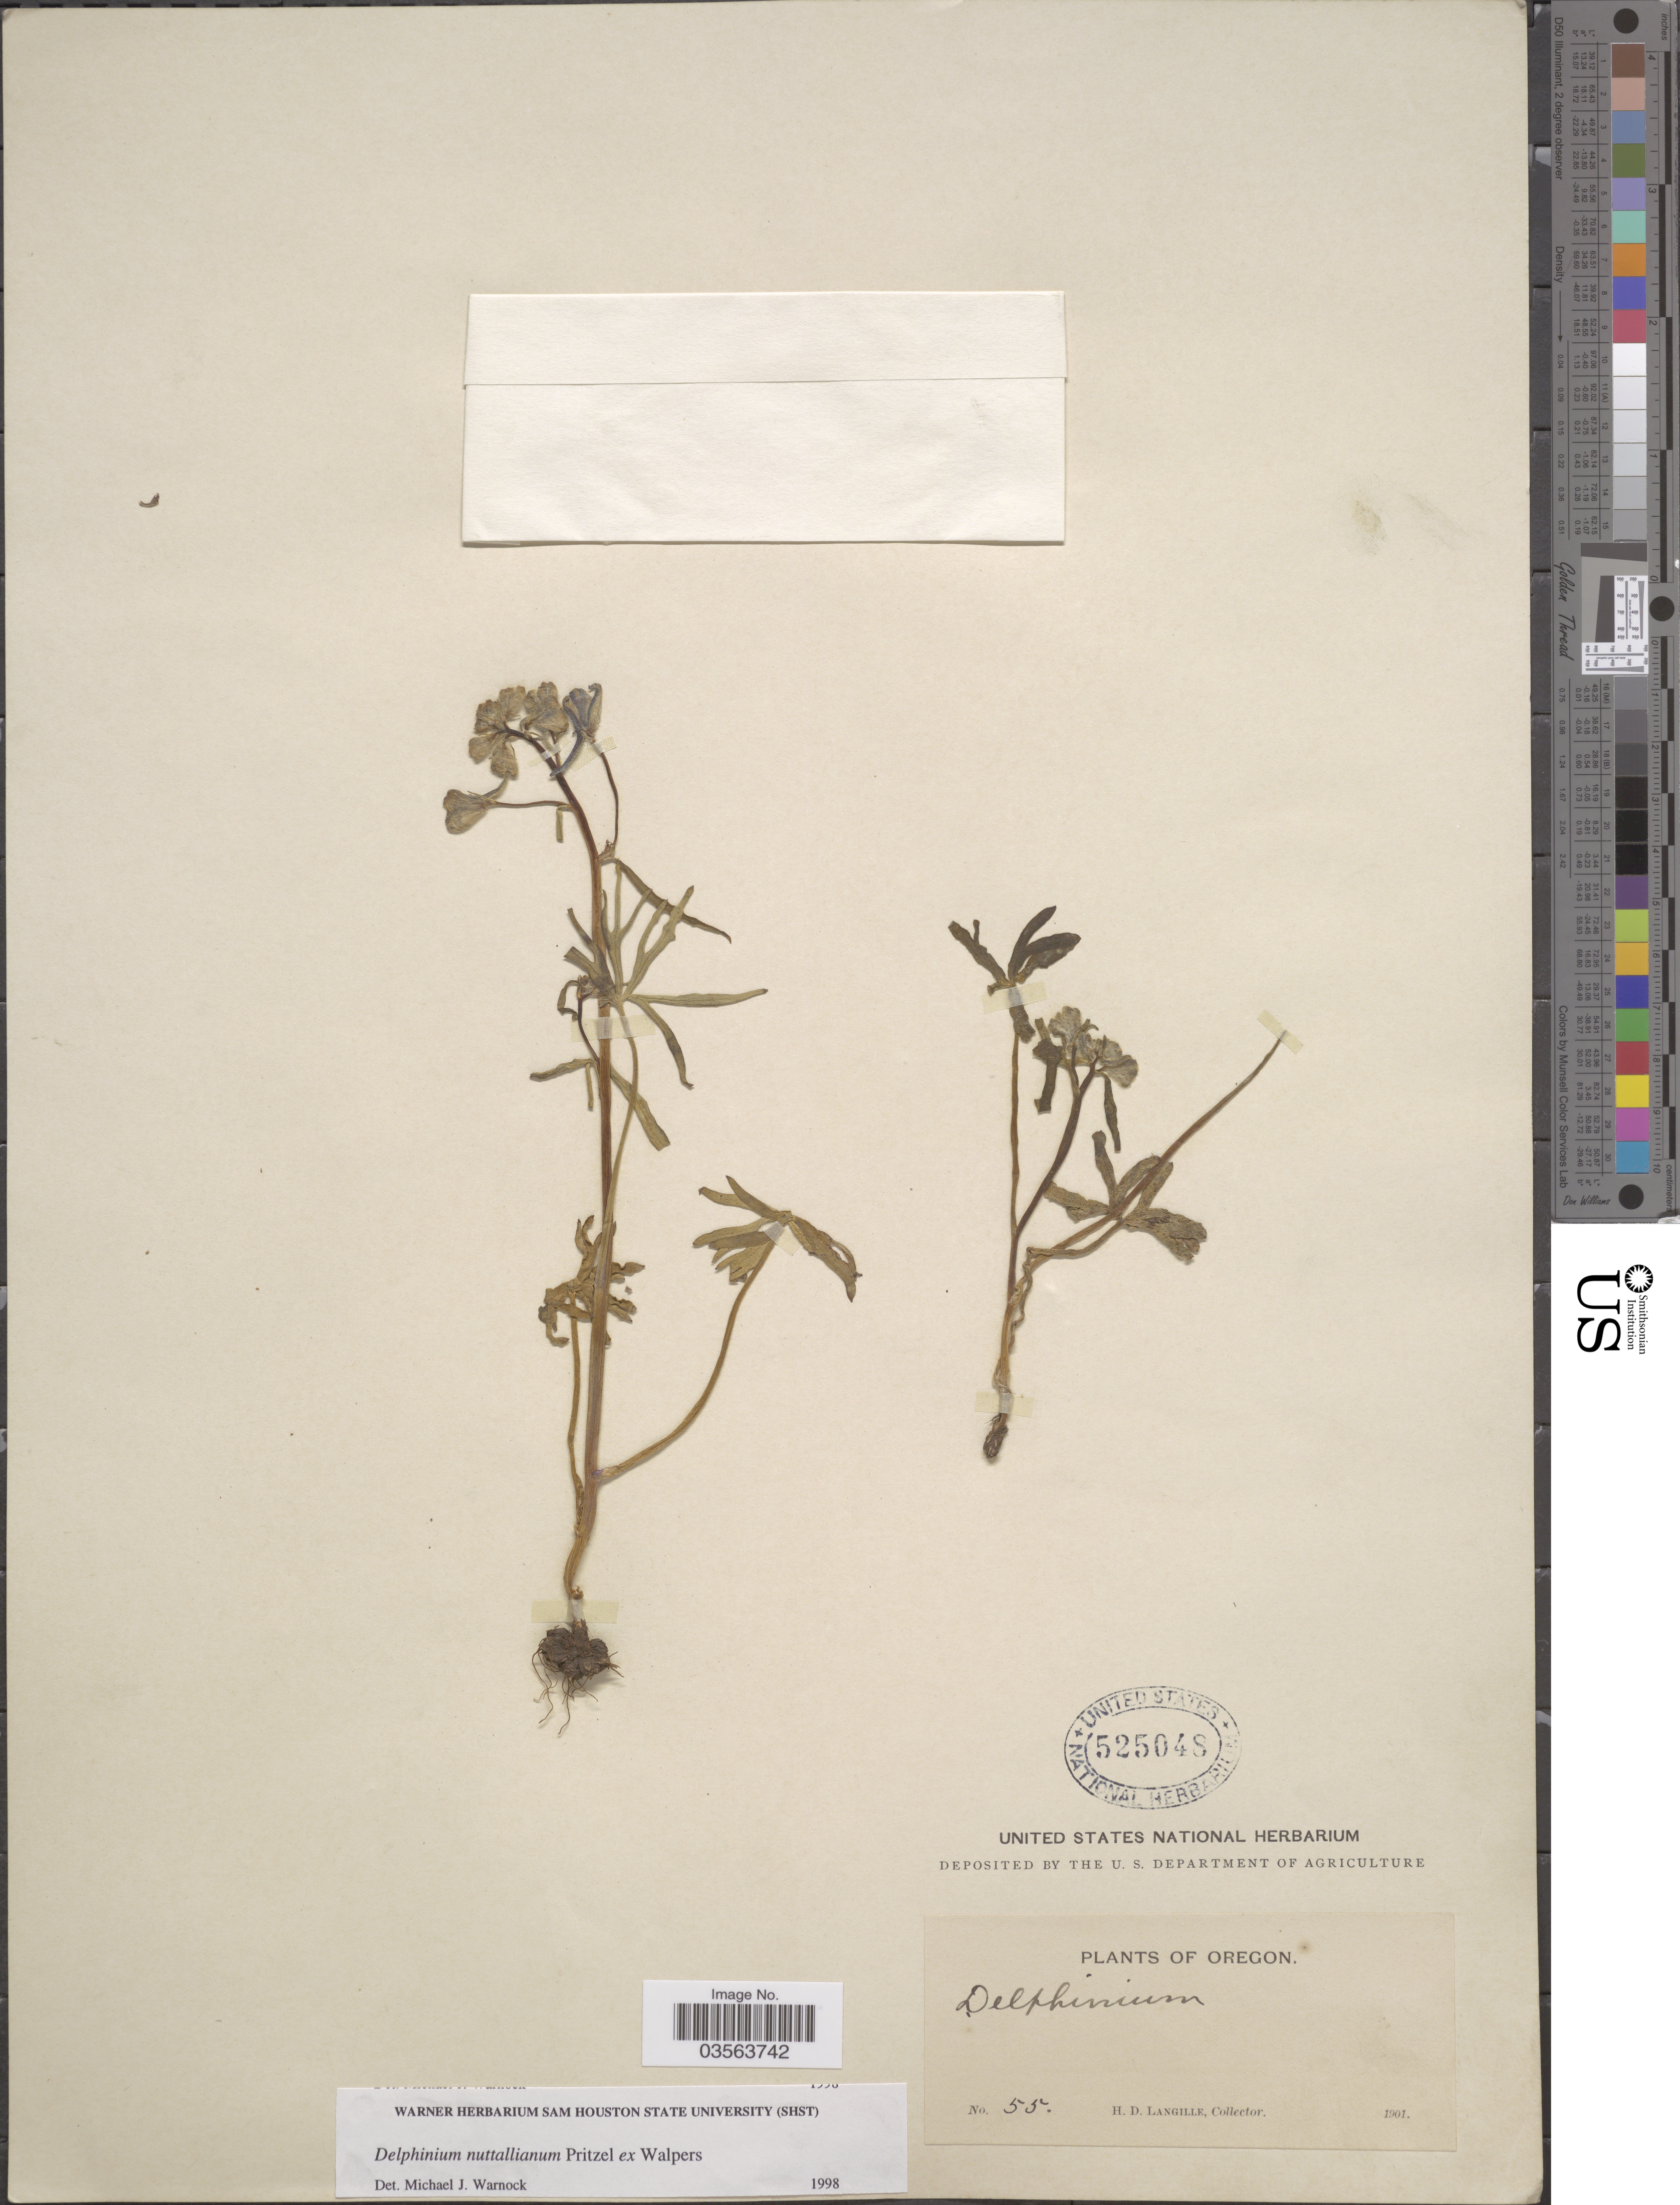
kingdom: Plantae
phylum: Tracheophyta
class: Magnoliopsida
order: Ranunculales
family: Ranunculaceae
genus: Delphinium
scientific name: Delphinium nuttallianum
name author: E. Pritz. ex Walpers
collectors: H. Langille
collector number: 55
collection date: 1901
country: United States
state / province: Oregon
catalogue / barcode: US 525048